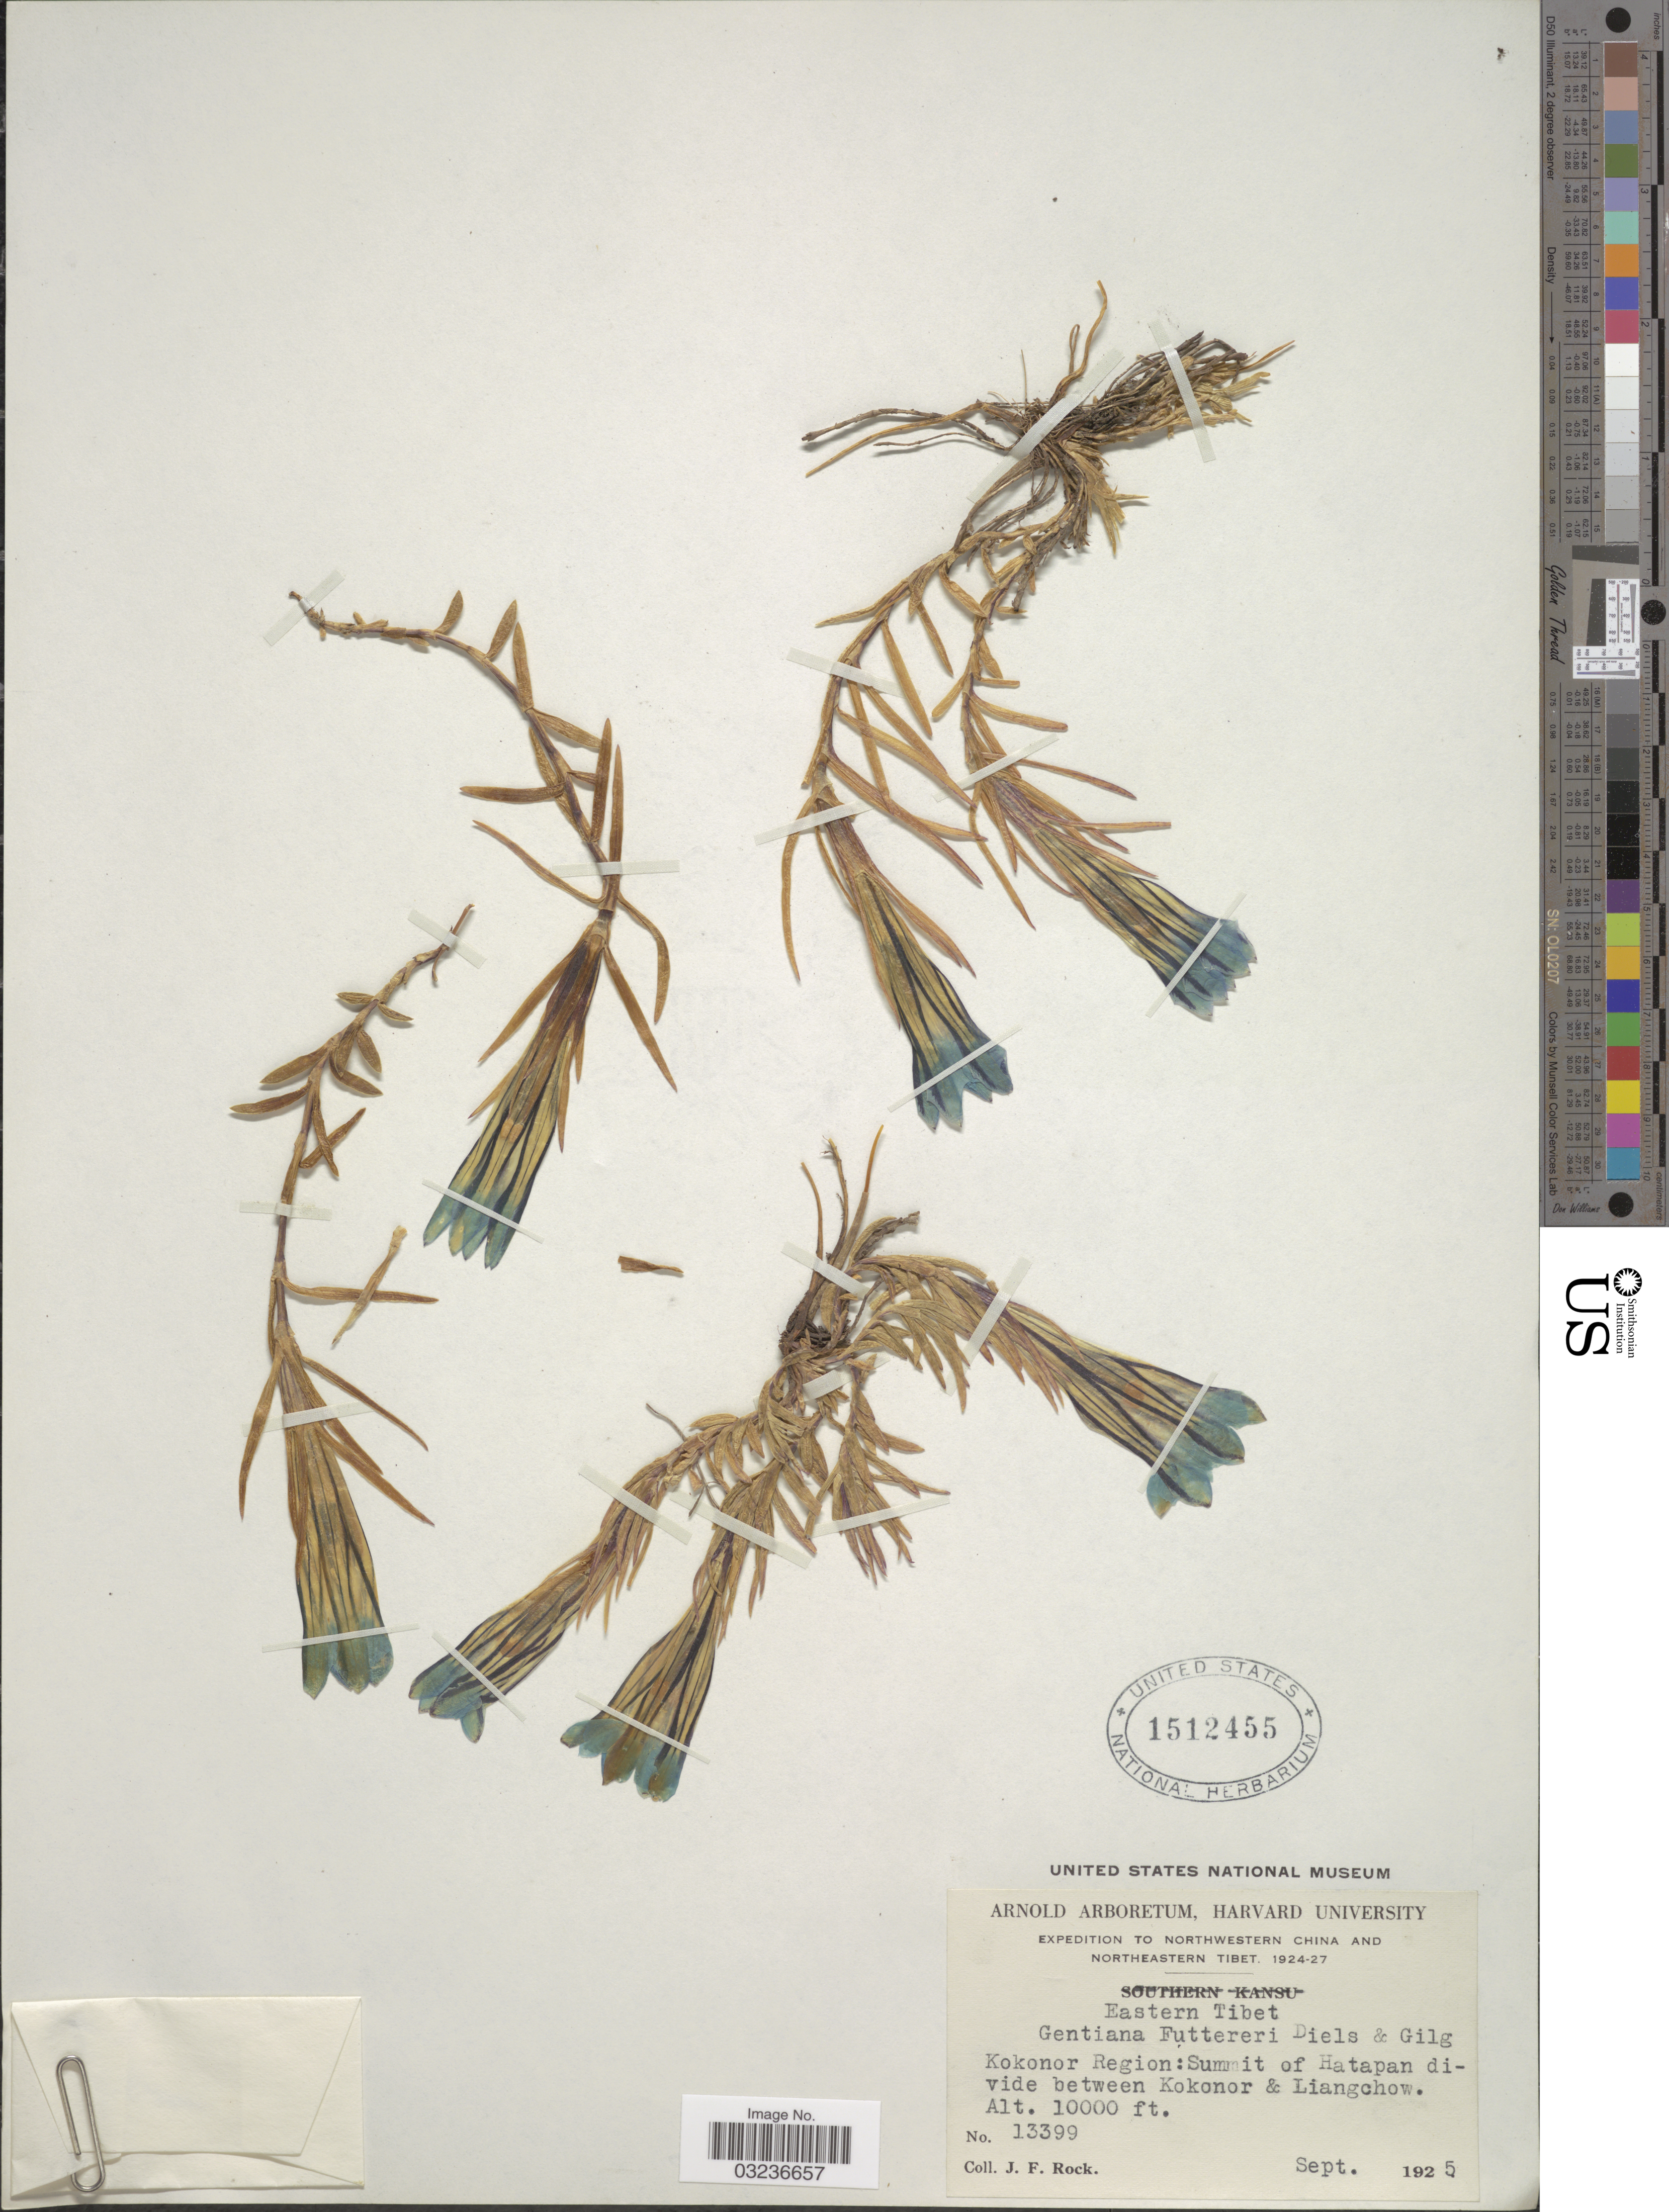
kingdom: Plantae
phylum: Tracheophyta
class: Magnoliopsida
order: Gentianales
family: Gentianaceae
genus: Gentiana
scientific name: Gentiana futtereri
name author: Diels ex Gilg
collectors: J. Rock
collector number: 13399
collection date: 1925-09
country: China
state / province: Xizang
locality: Northwestern China and Northeastern Tibet. Eastern Tibet. Kokonor Region: Summit of Hatapan divide between Kokonor & Liangchow.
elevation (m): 3048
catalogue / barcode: US 1512455